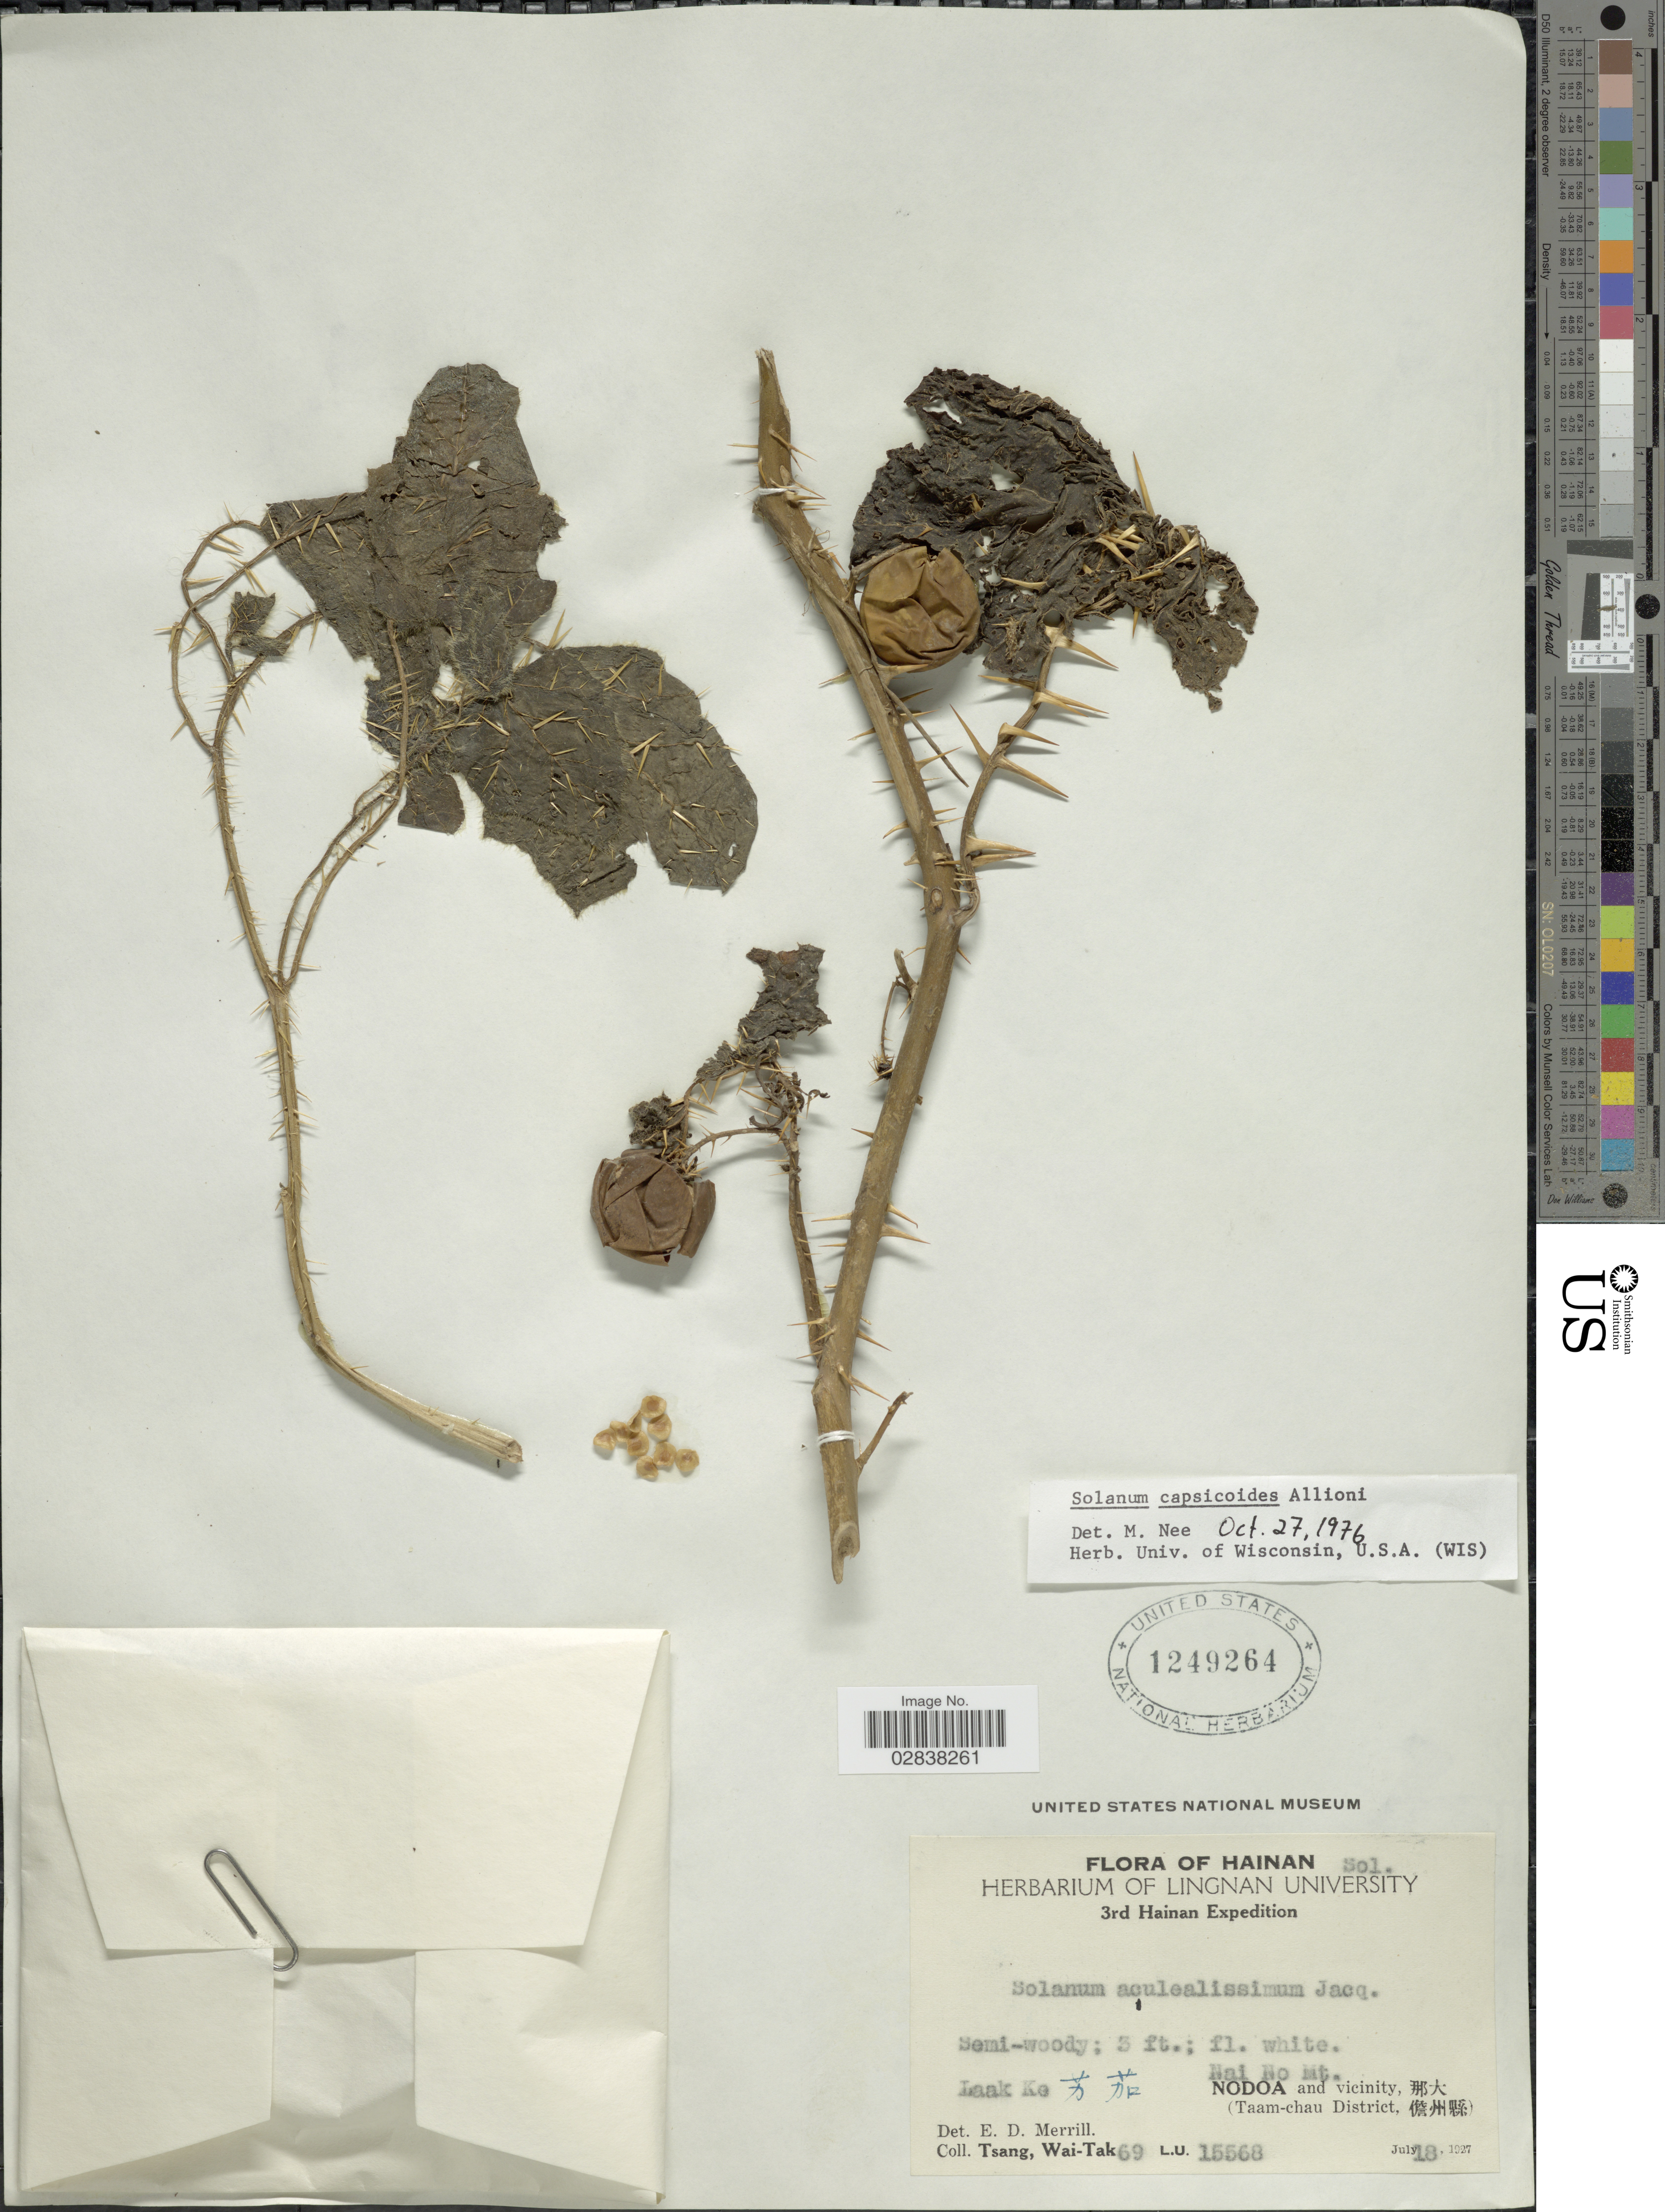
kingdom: Plantae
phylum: Tracheophyta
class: Magnoliopsida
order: Solanales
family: Solanaceae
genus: Solanum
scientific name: Solanum capsicoides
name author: All.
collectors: W. T. Tsang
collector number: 69/15568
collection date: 1927-07-18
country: China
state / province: Hainan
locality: Nai No Mt., Laak Ke X, Nodoa and vicinity, X, (Taam-chau District, X).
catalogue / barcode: US 1249264